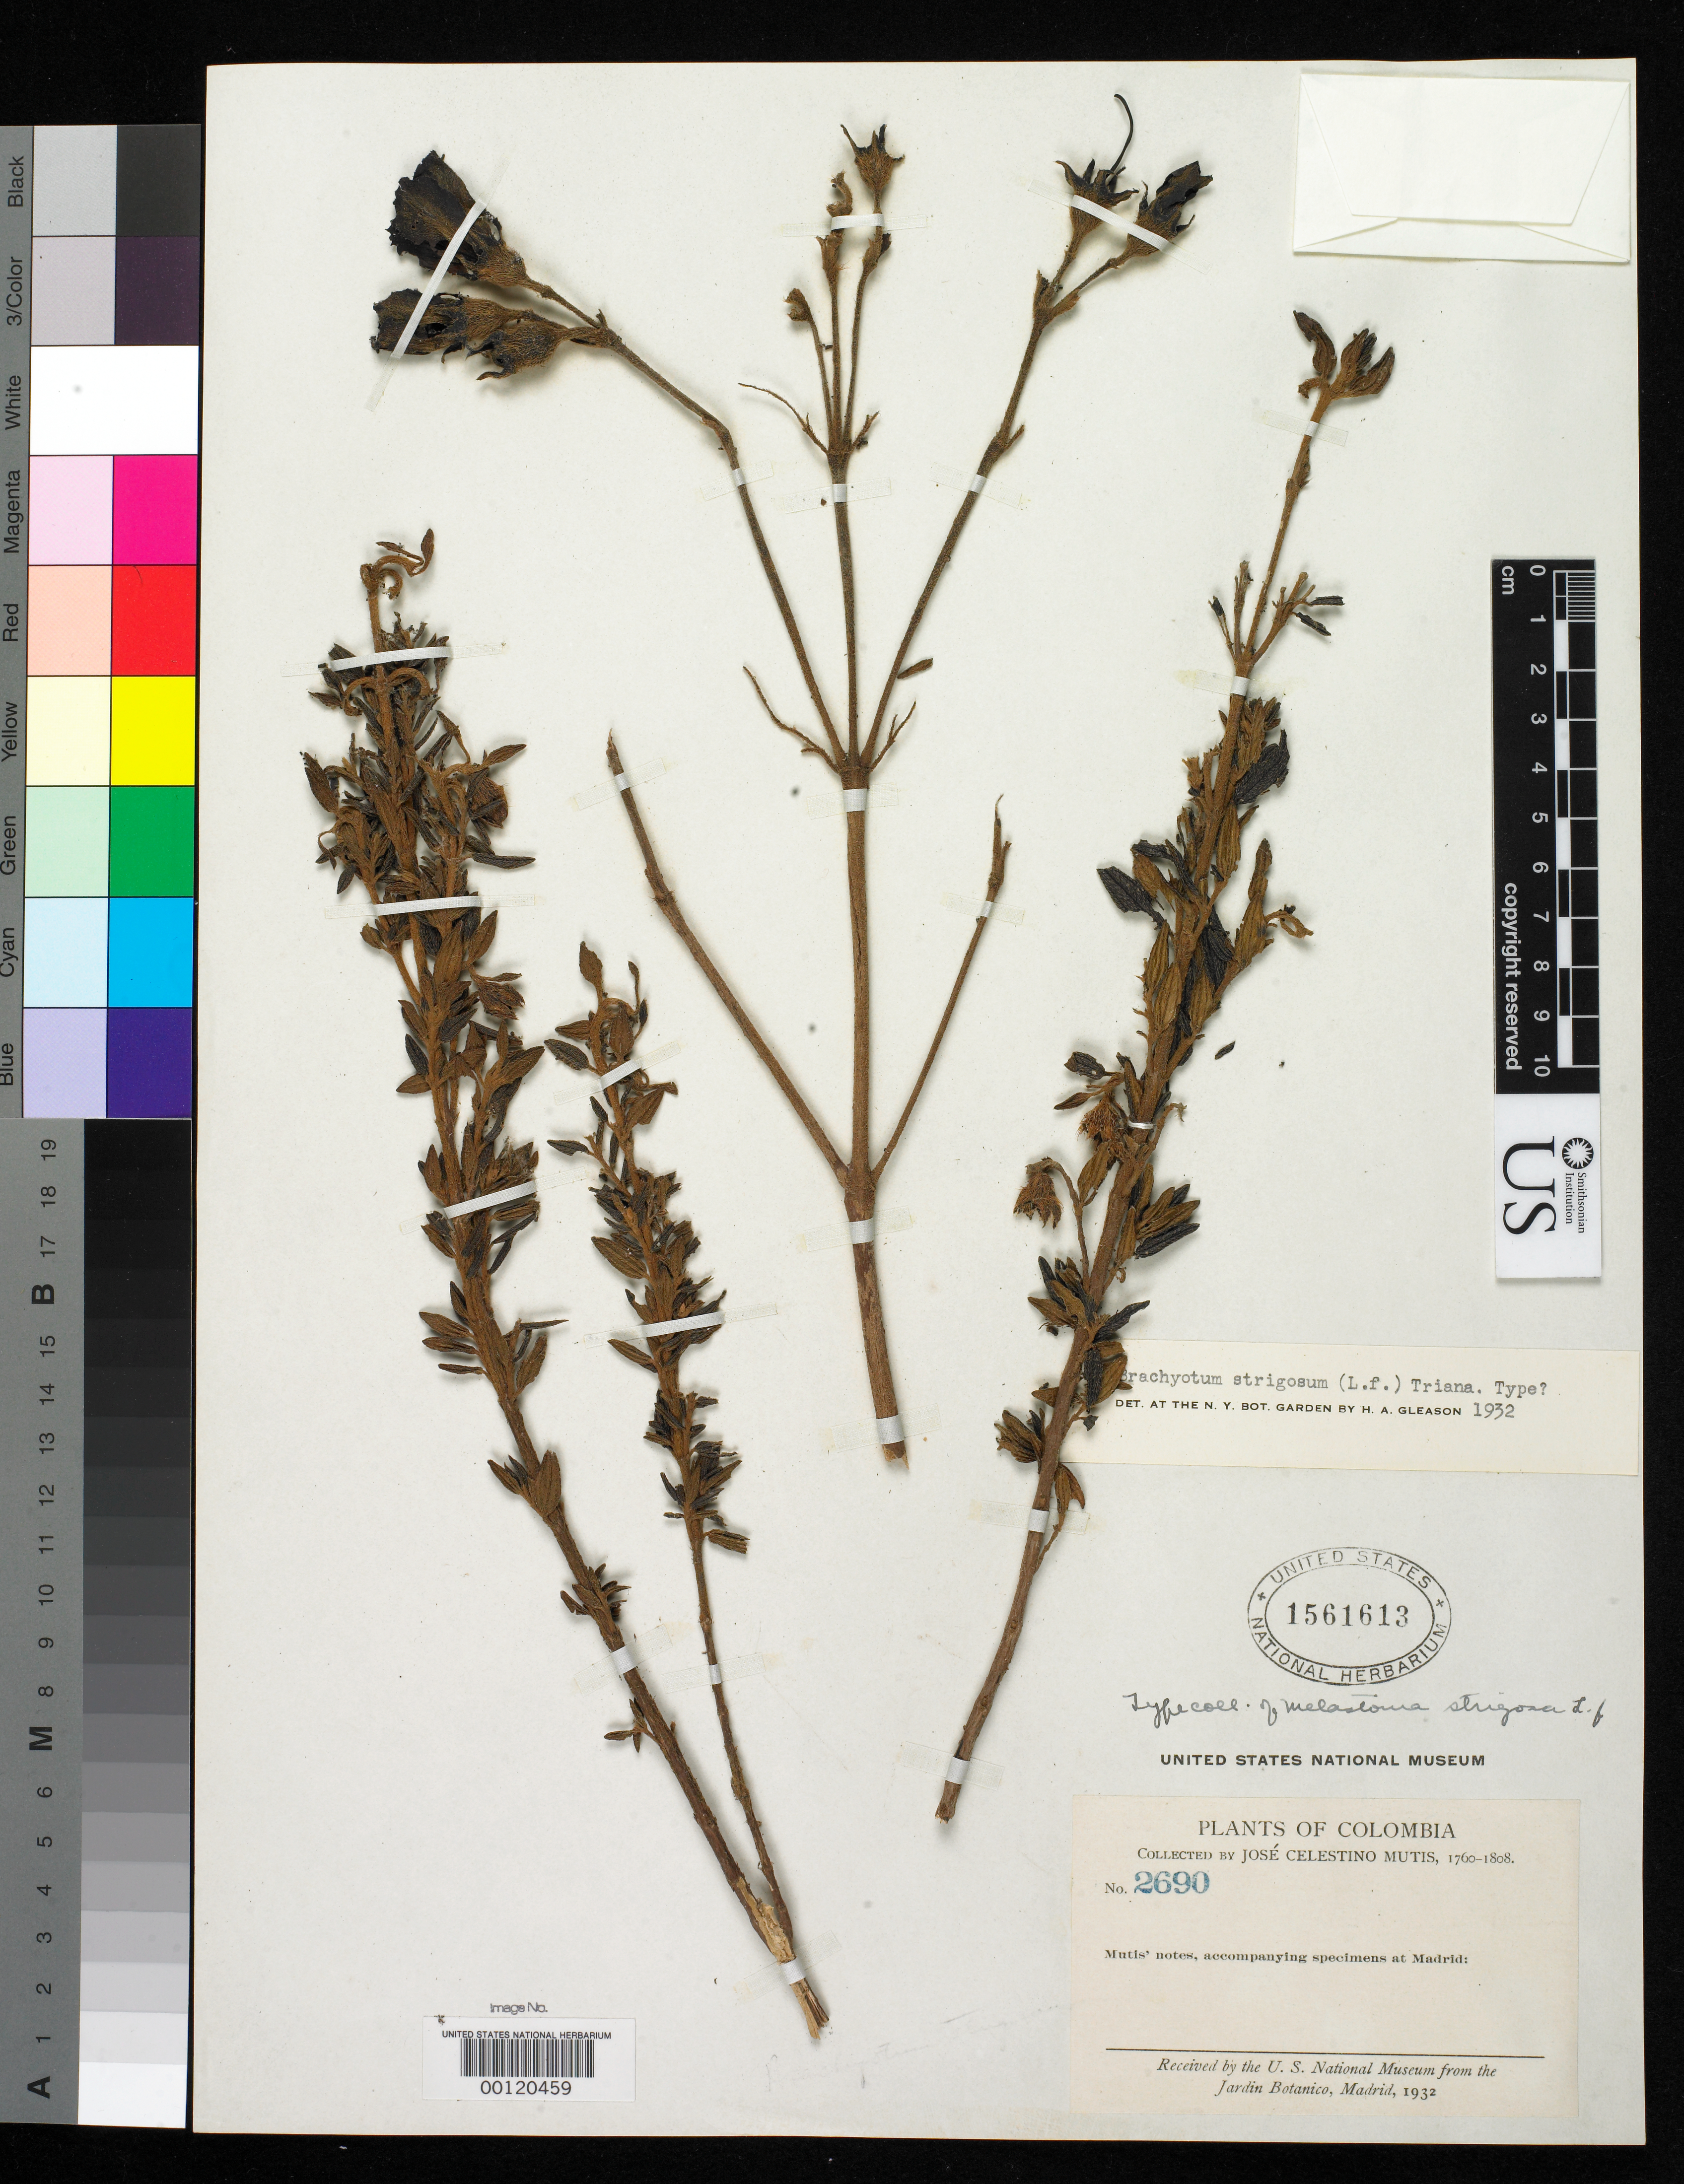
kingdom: Plantae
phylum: Tracheophyta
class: Magnoliopsida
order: Myrtales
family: Melastomataceae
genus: Melastoma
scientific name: Melastoma strigosa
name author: L.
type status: Type Collection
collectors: J. C. B. Mutis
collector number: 2690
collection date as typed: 1760 to -- --- 1781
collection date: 1760/1781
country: Colombia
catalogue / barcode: US 1561613